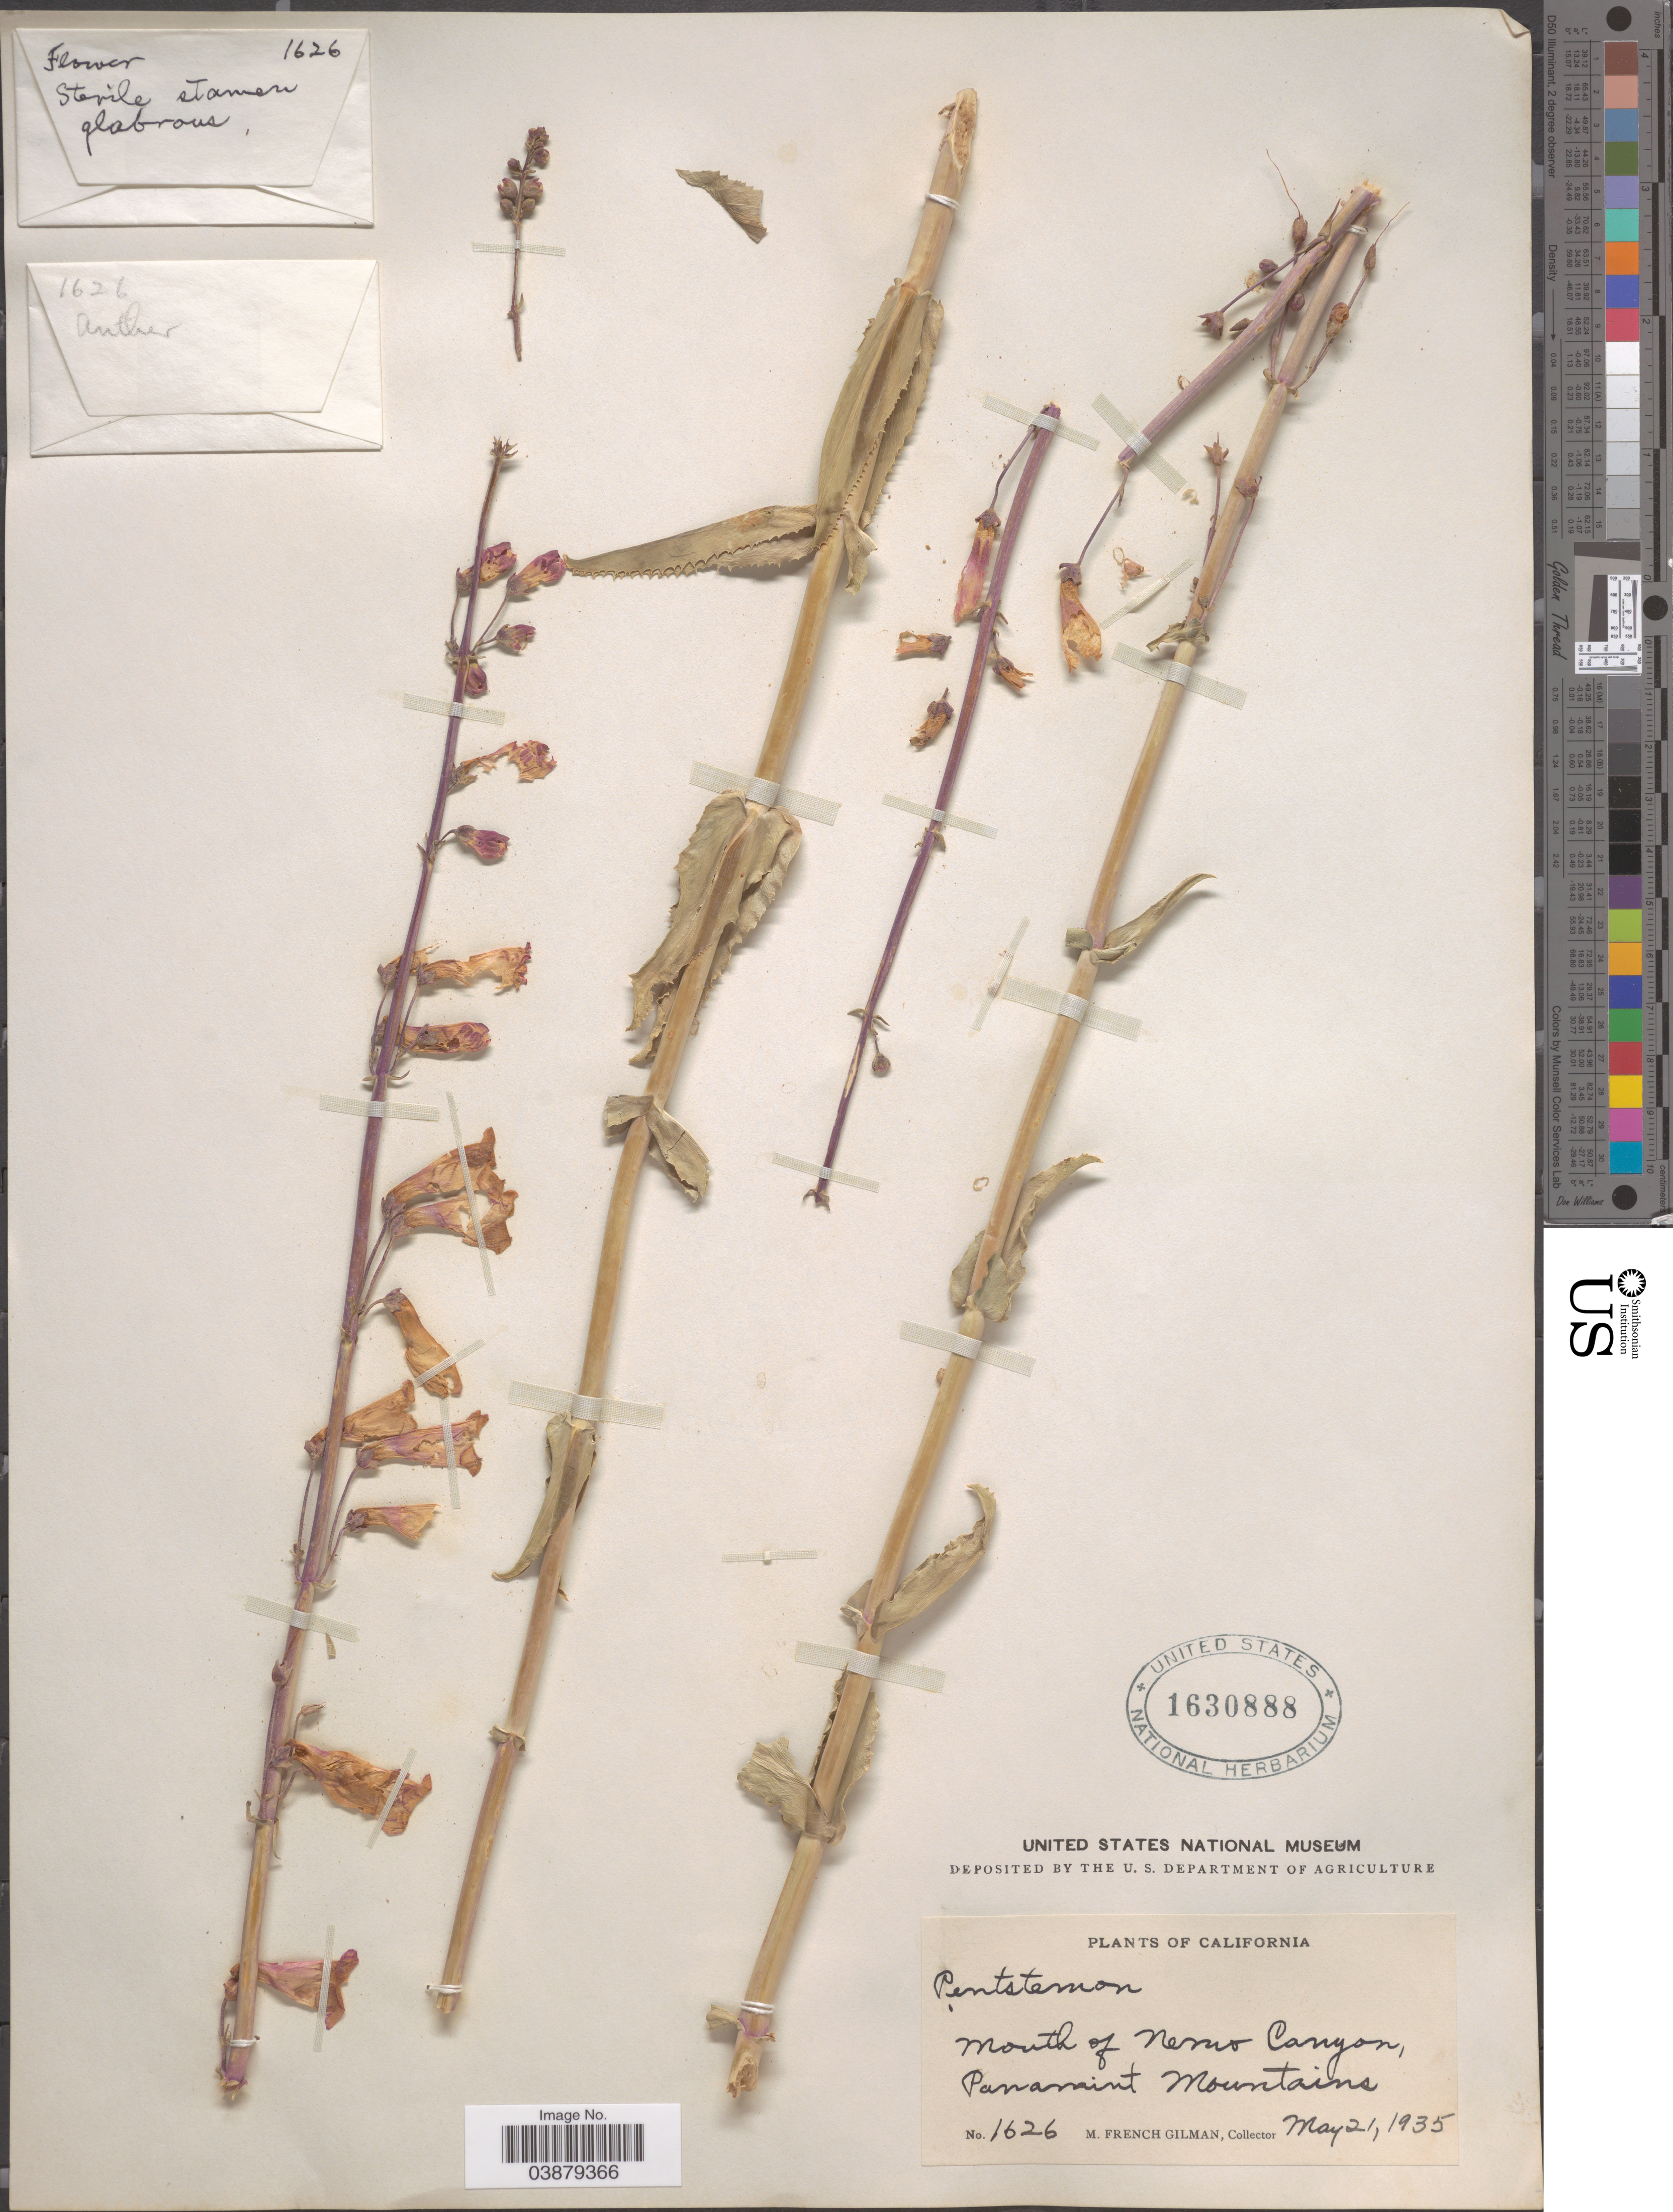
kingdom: Plantae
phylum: Tracheophyta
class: Magnoliopsida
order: Lamiales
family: Plantaginaceae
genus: Penstemon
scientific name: Penstemon sp.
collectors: M. F. Gilman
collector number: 1626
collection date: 1935-05-21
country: United States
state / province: California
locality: Mouth of Nemo Canyon, Panamint Mountains.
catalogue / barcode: US 1630888